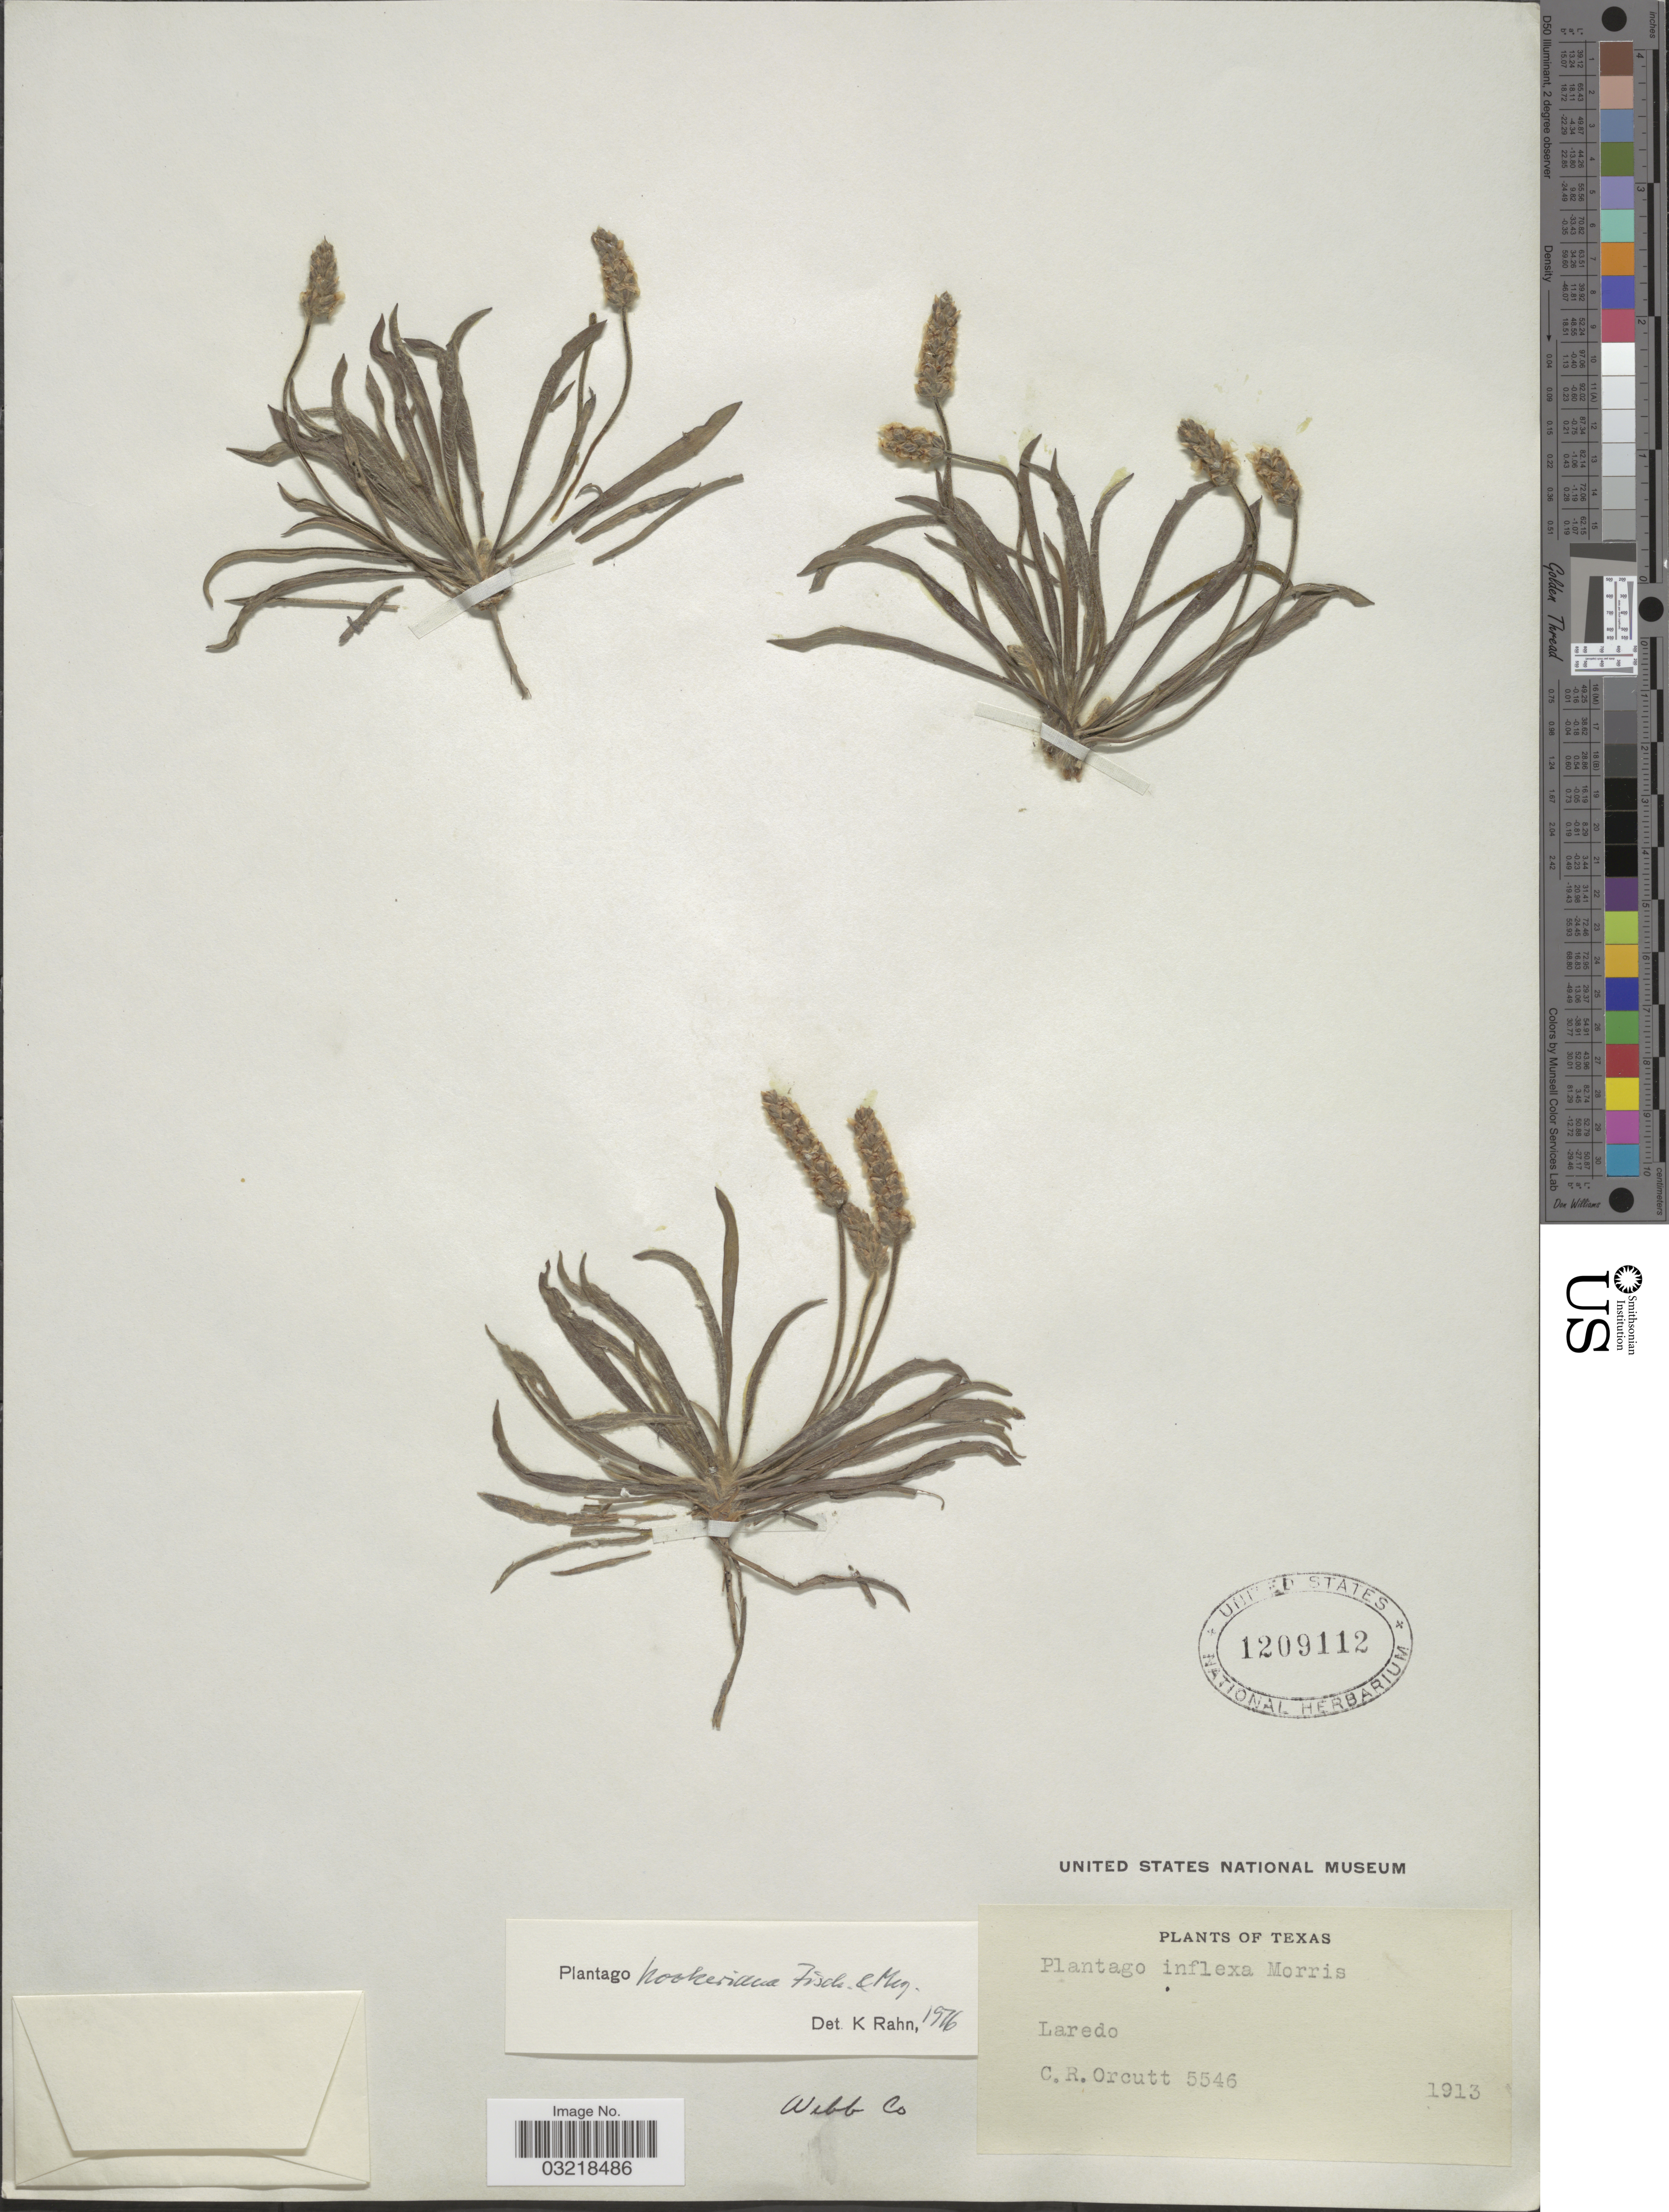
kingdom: Plantae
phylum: Tracheophyta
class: Magnoliopsida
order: Lamiales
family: Plantaginaceae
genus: Plantago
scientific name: Plantago hookeriana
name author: Fisch. & C.A. Mey.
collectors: C. R. Orcutt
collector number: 5546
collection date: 1913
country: United States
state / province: Texas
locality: Laredo. Webb Co.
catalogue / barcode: US 1209112